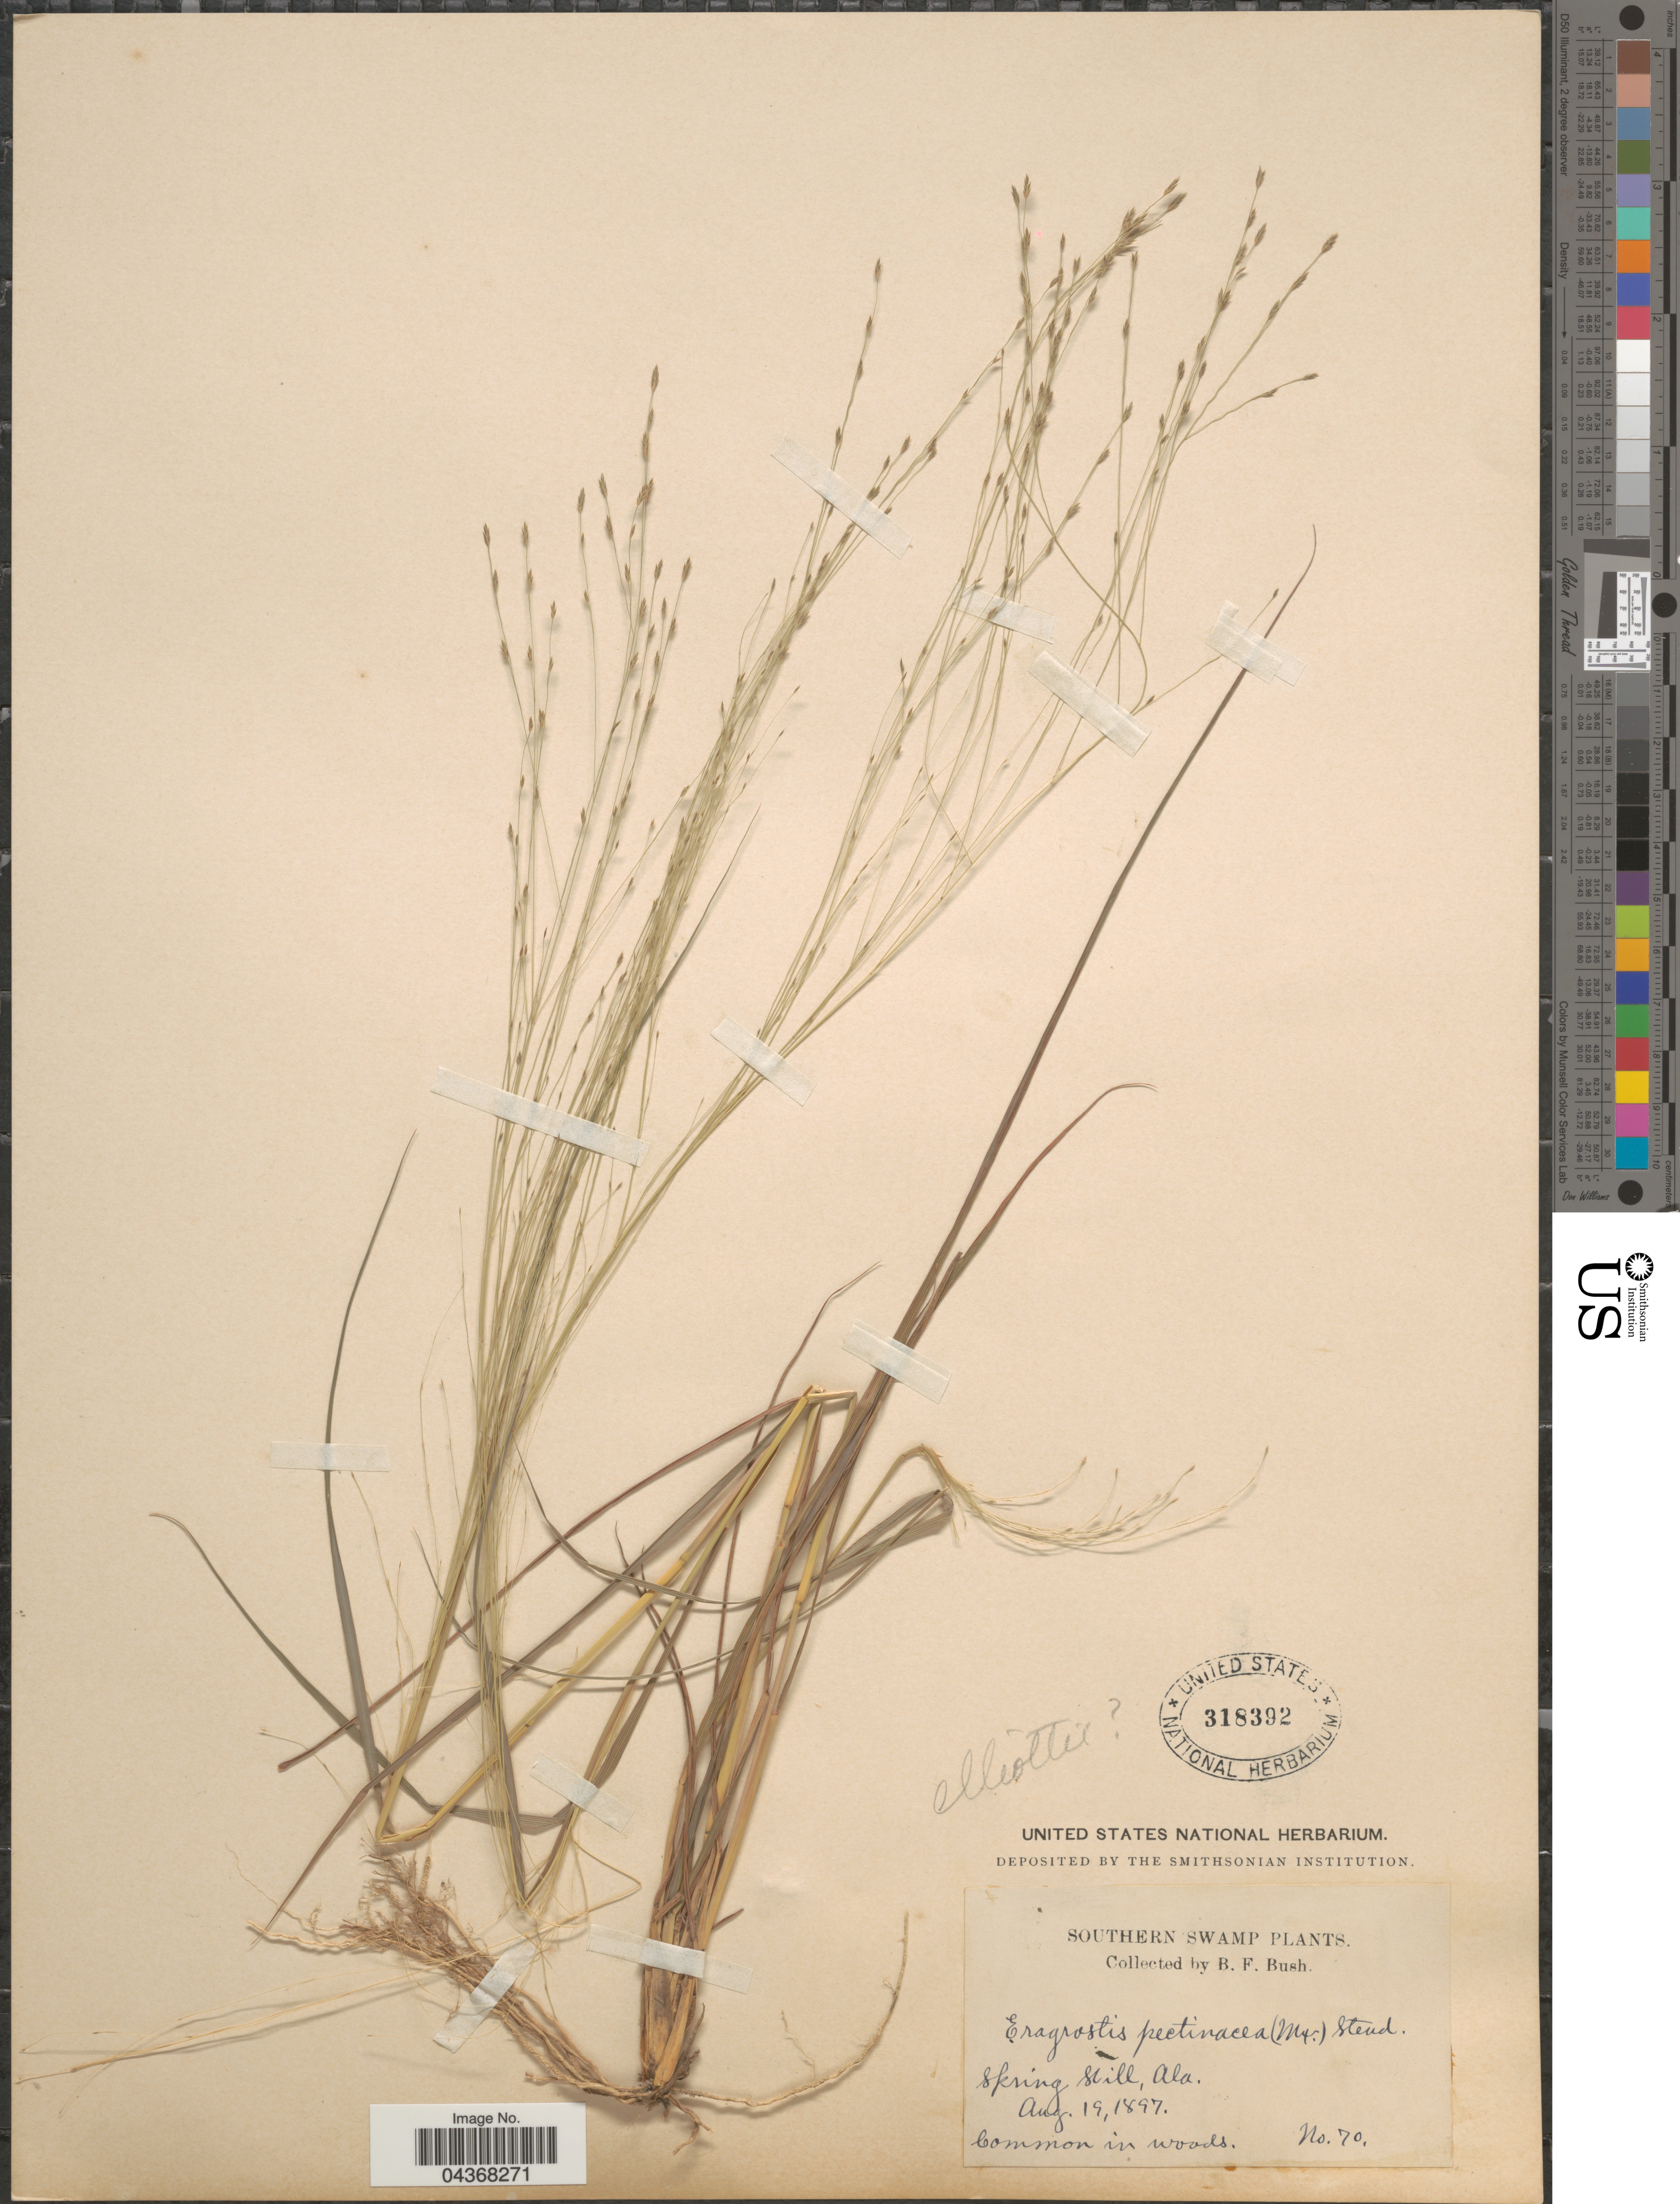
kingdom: Plantae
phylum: Tracheophyta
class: Liliopsida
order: Poales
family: Poaceae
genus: Eragrostis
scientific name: Eragrostis elliottii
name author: S. Watson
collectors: B. F. Bush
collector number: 70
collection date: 1897-08-19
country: United States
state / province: Alabama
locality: Southern Swamp. Spring Hill.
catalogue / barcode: US 318392